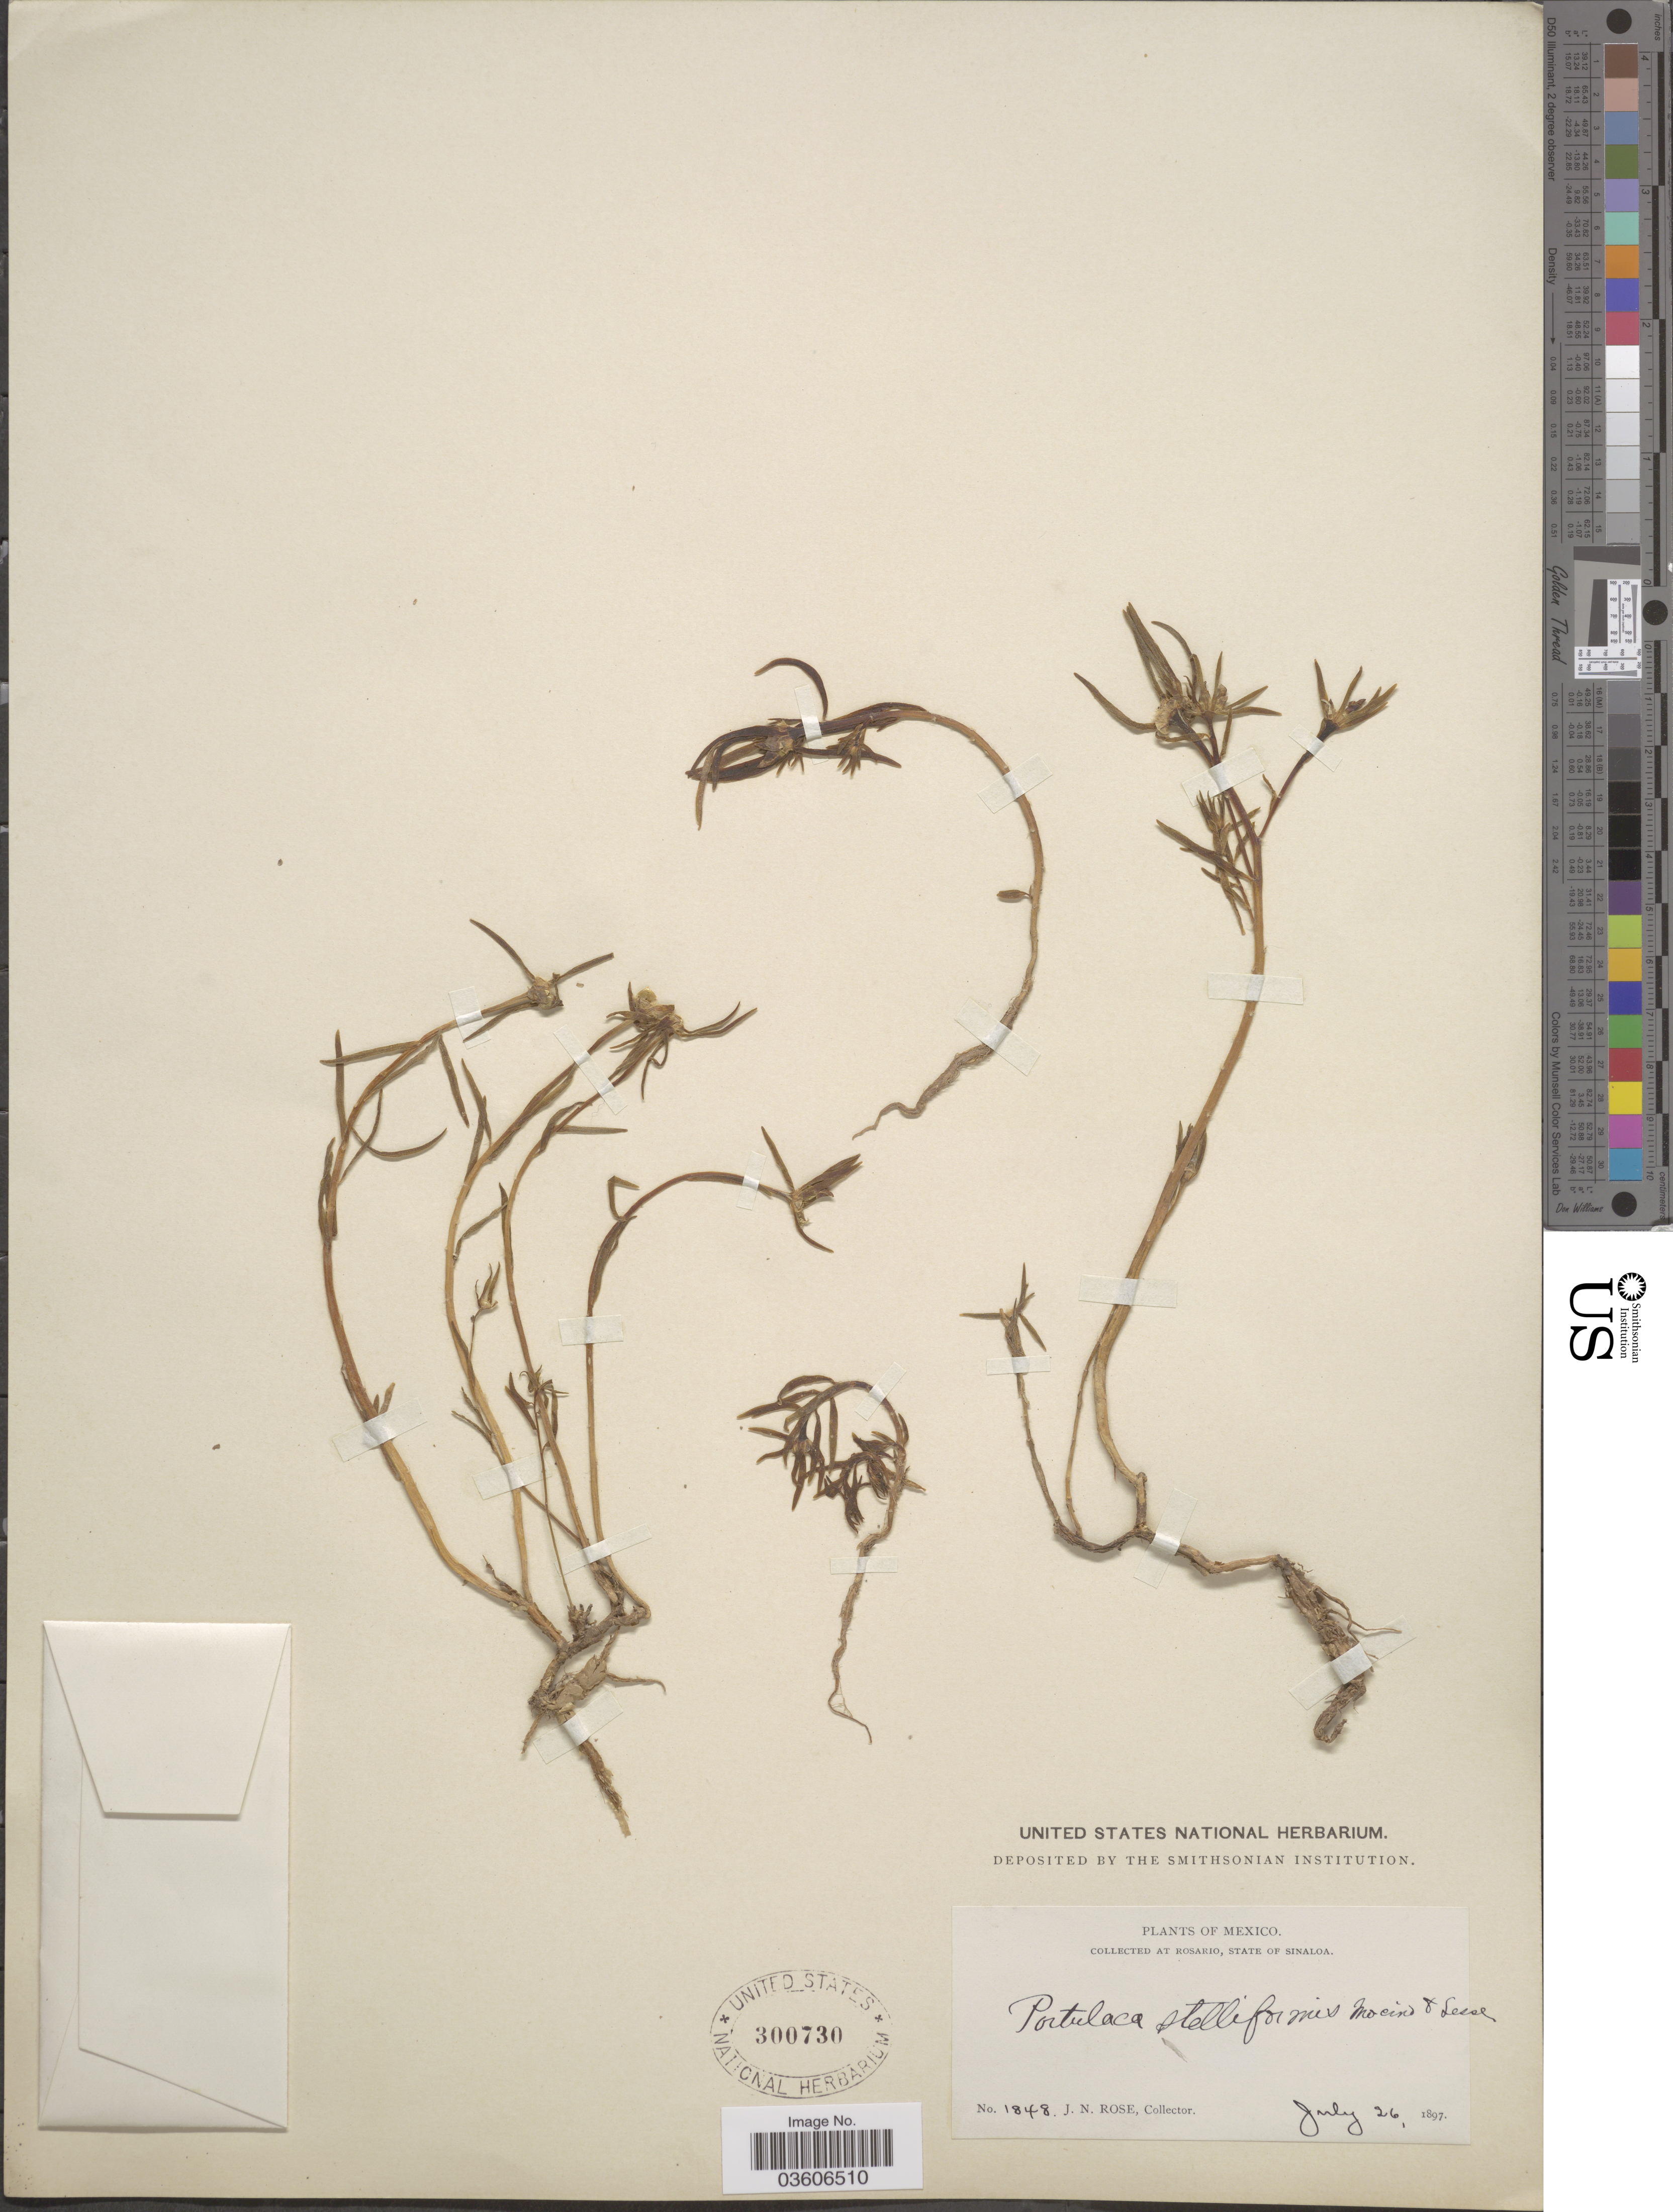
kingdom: Plantae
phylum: Tracheophyta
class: Magnoliopsida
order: Caryophyllales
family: Portulacaceae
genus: Portulaca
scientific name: Portulaca stelliformis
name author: DC.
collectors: J. N. Rose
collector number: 1848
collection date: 1897-07-26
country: Mexico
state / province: Sinaloa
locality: Rosario.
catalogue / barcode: US 300730